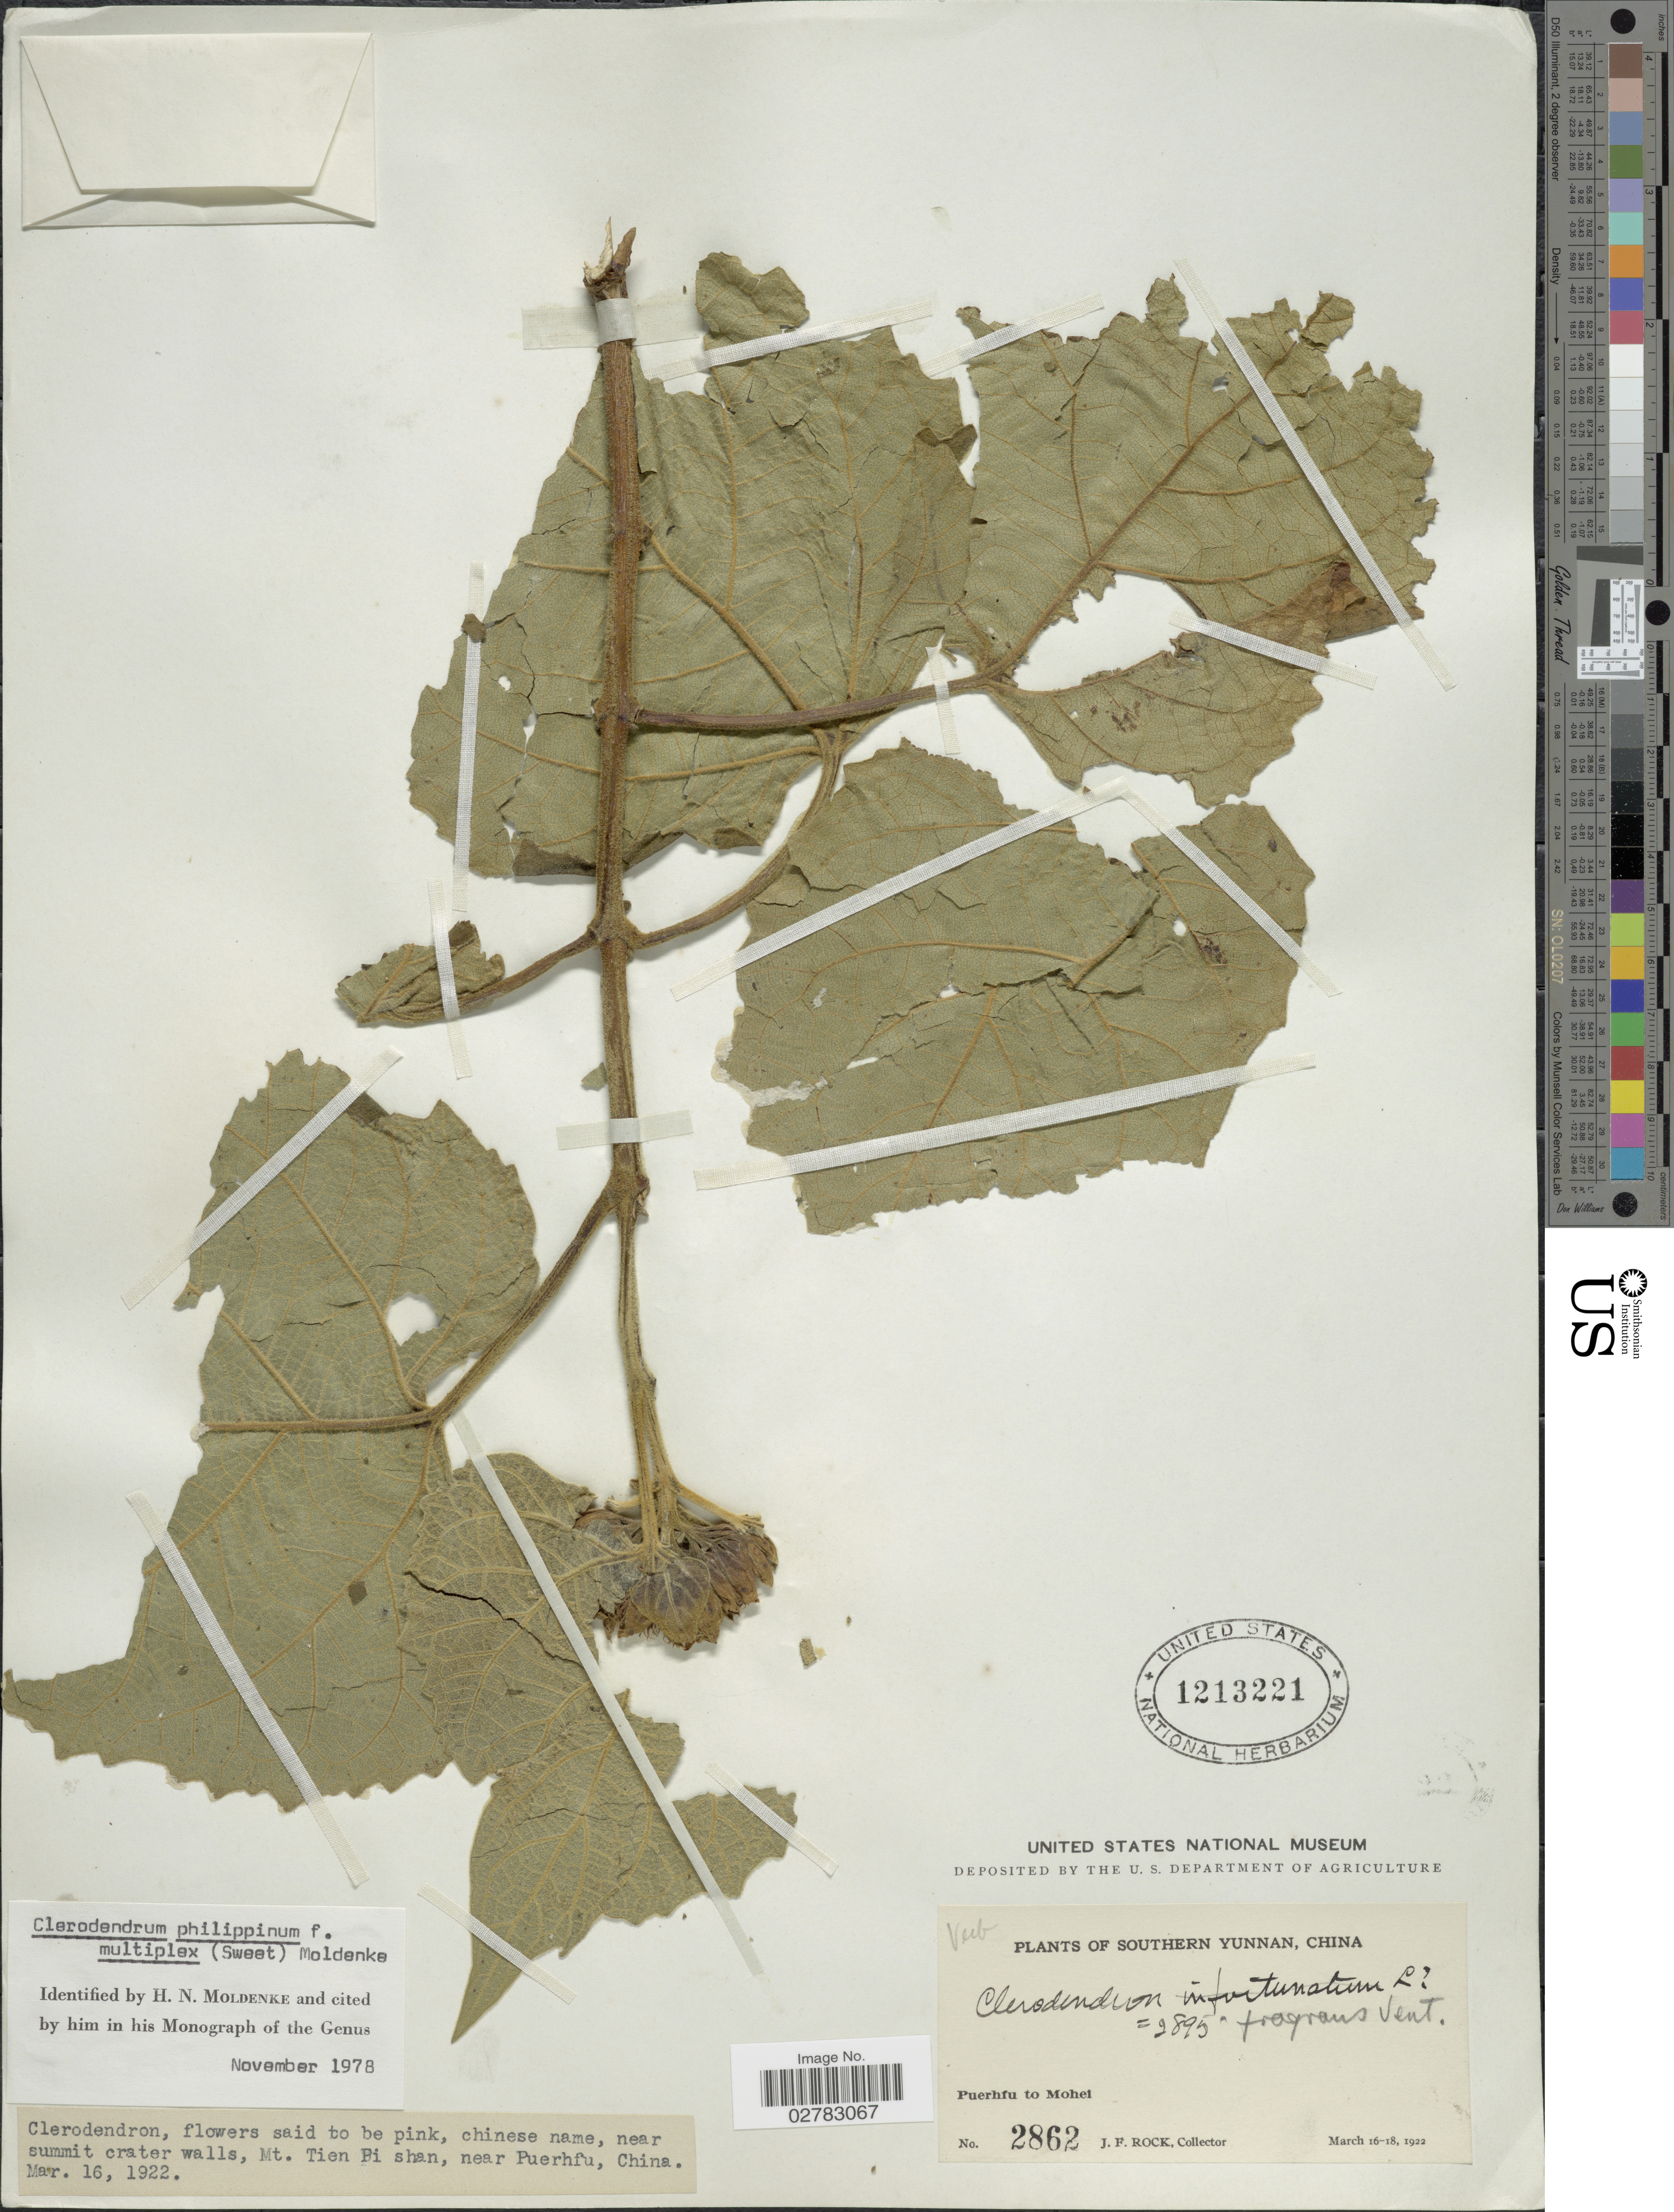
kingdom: Plantae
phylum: Tracheophyta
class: Magnoliopsida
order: Lamiales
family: Lamiaceae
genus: Clerodendrum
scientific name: Clerodendrum philippinum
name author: Schauer in DC.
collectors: J. Rock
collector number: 2862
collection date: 1922-03-16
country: China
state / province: Yunnan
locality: Southern Yunnan. Puerhfu to Mohet. Mt. Tien Bi shan, near Puerhfu.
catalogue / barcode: US 1213221